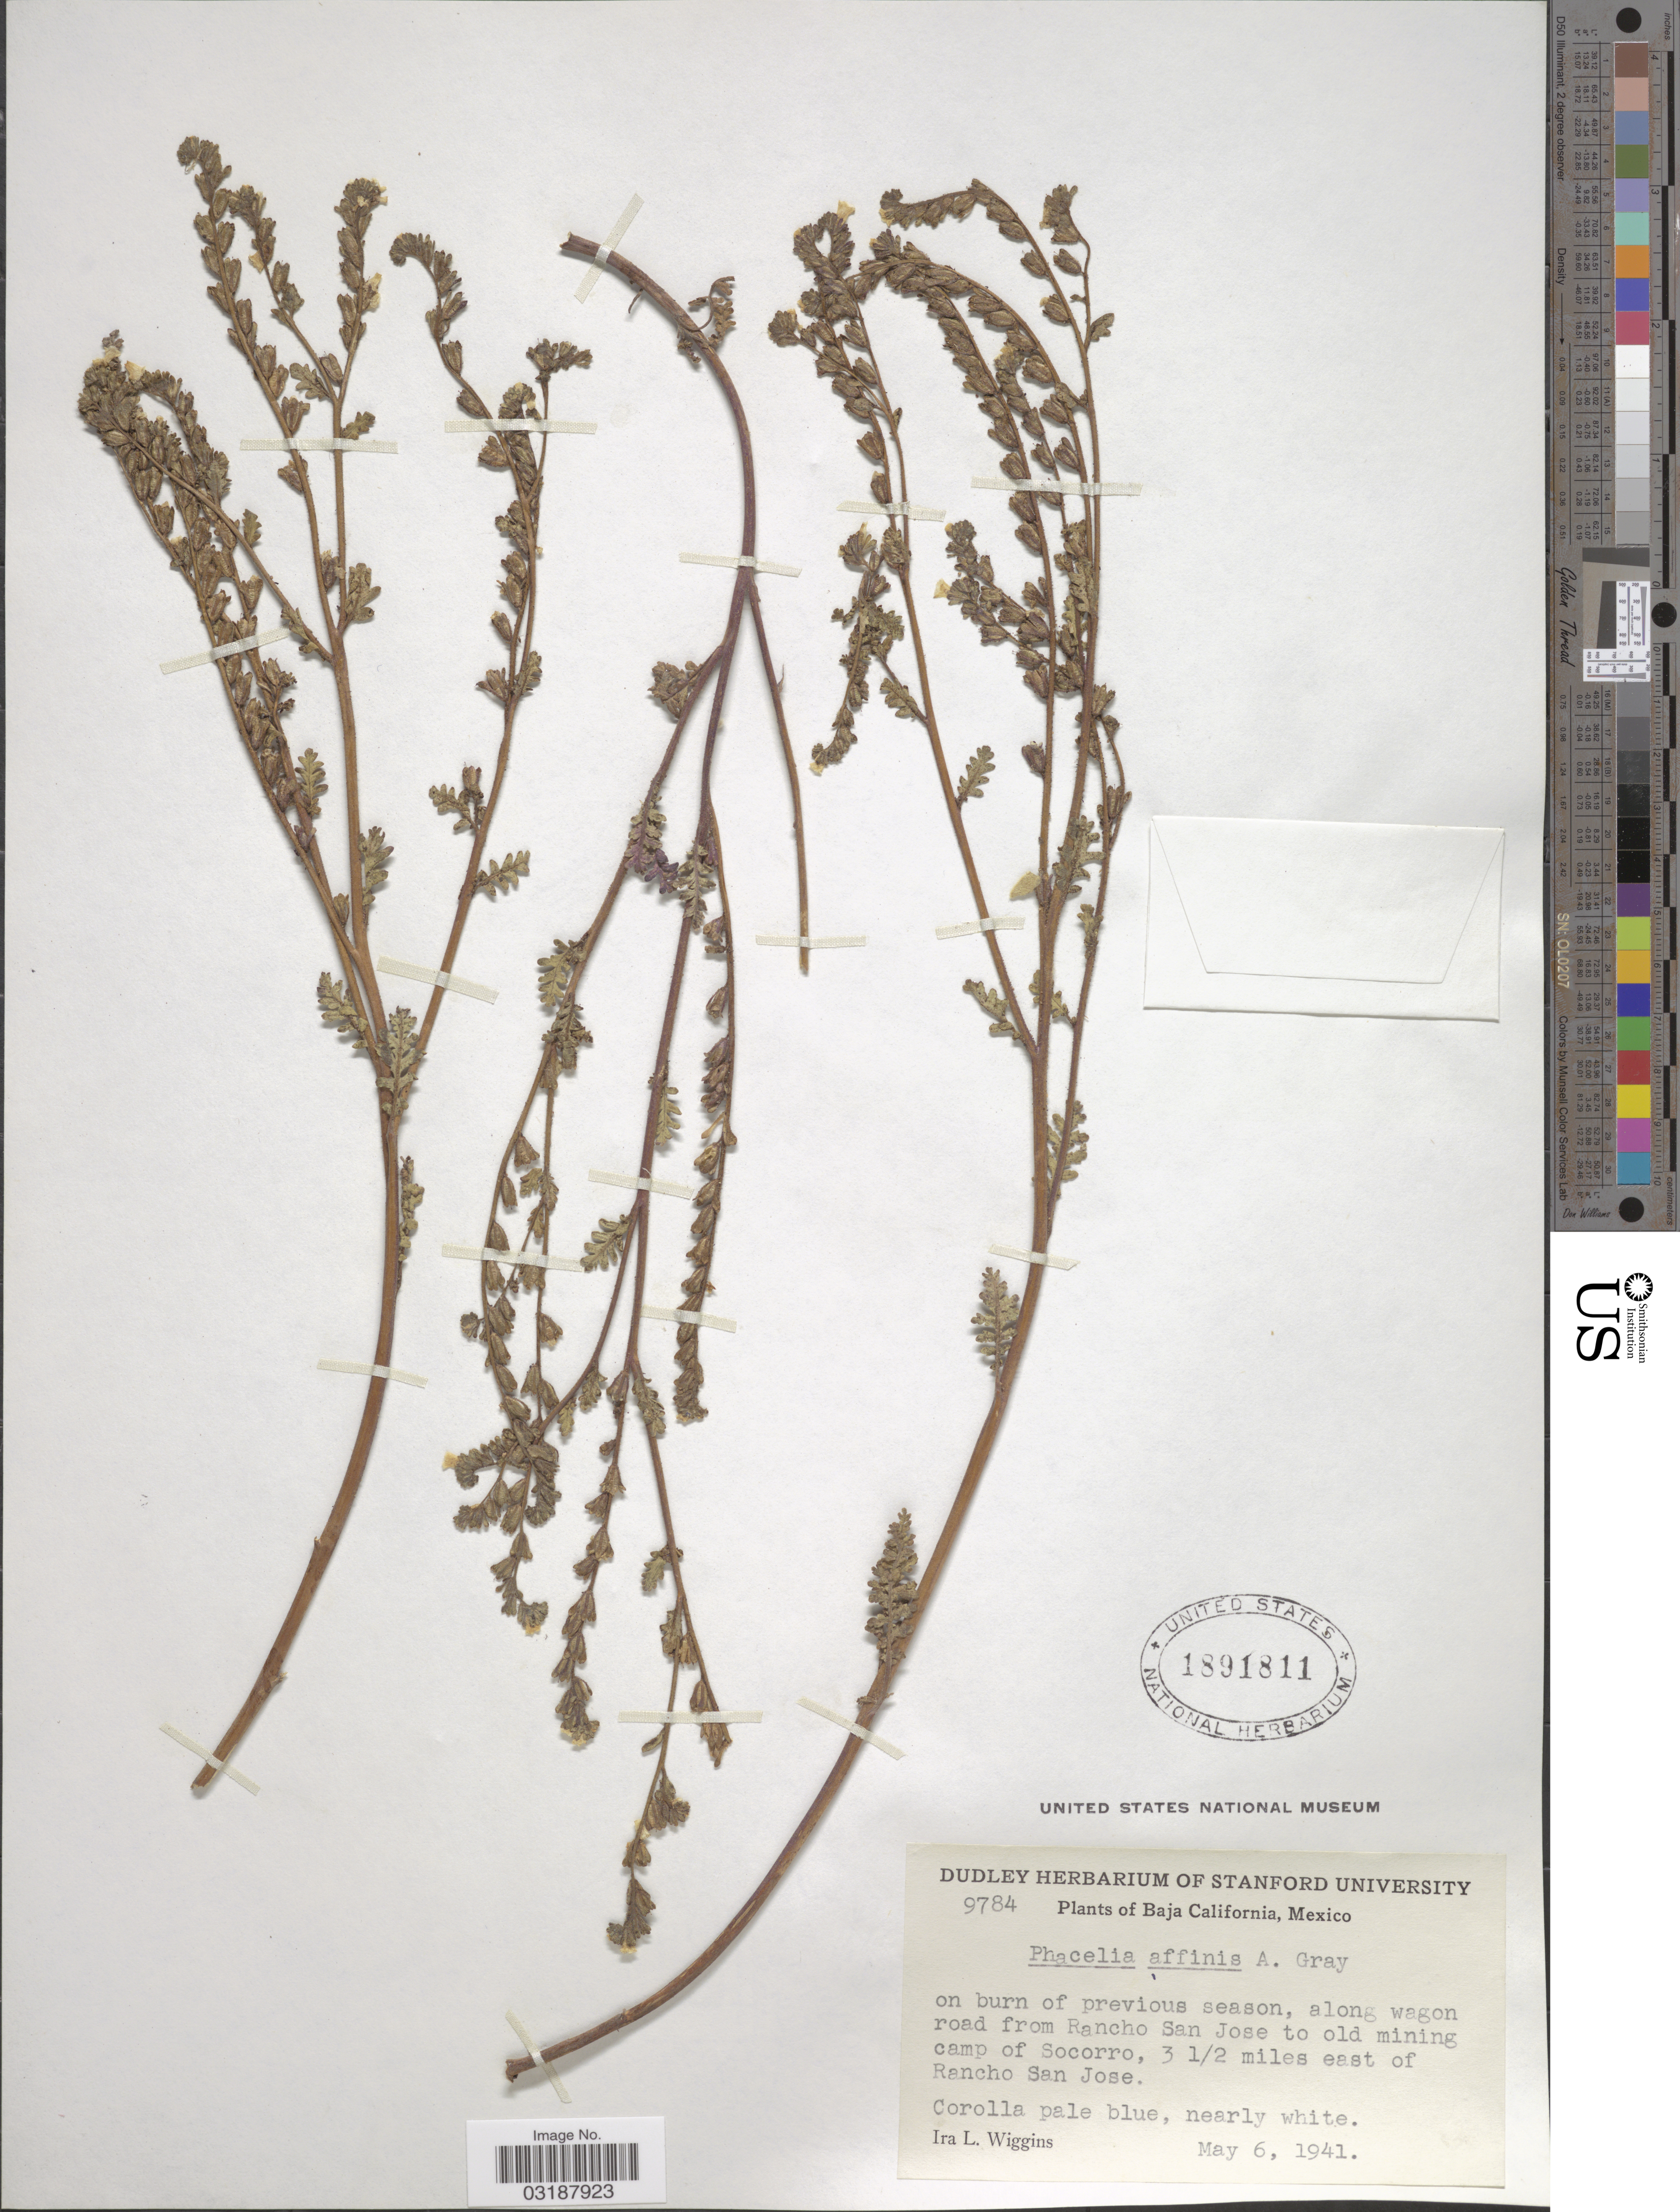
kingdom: Plantae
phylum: Tracheophyta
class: Magnoliopsida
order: Boraginales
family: Hydrophyllaceae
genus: Phacelia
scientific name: Phacelia affinis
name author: A. Gray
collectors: I. L. Wiggins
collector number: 9784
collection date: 1941-05-06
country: Mexico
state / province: Baja California Norte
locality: On burn of previous season, along wagon road from Rancho San Jose to old mining camp of Socorro, 3½ miles east of Rancho San Jose.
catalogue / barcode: US 1891811